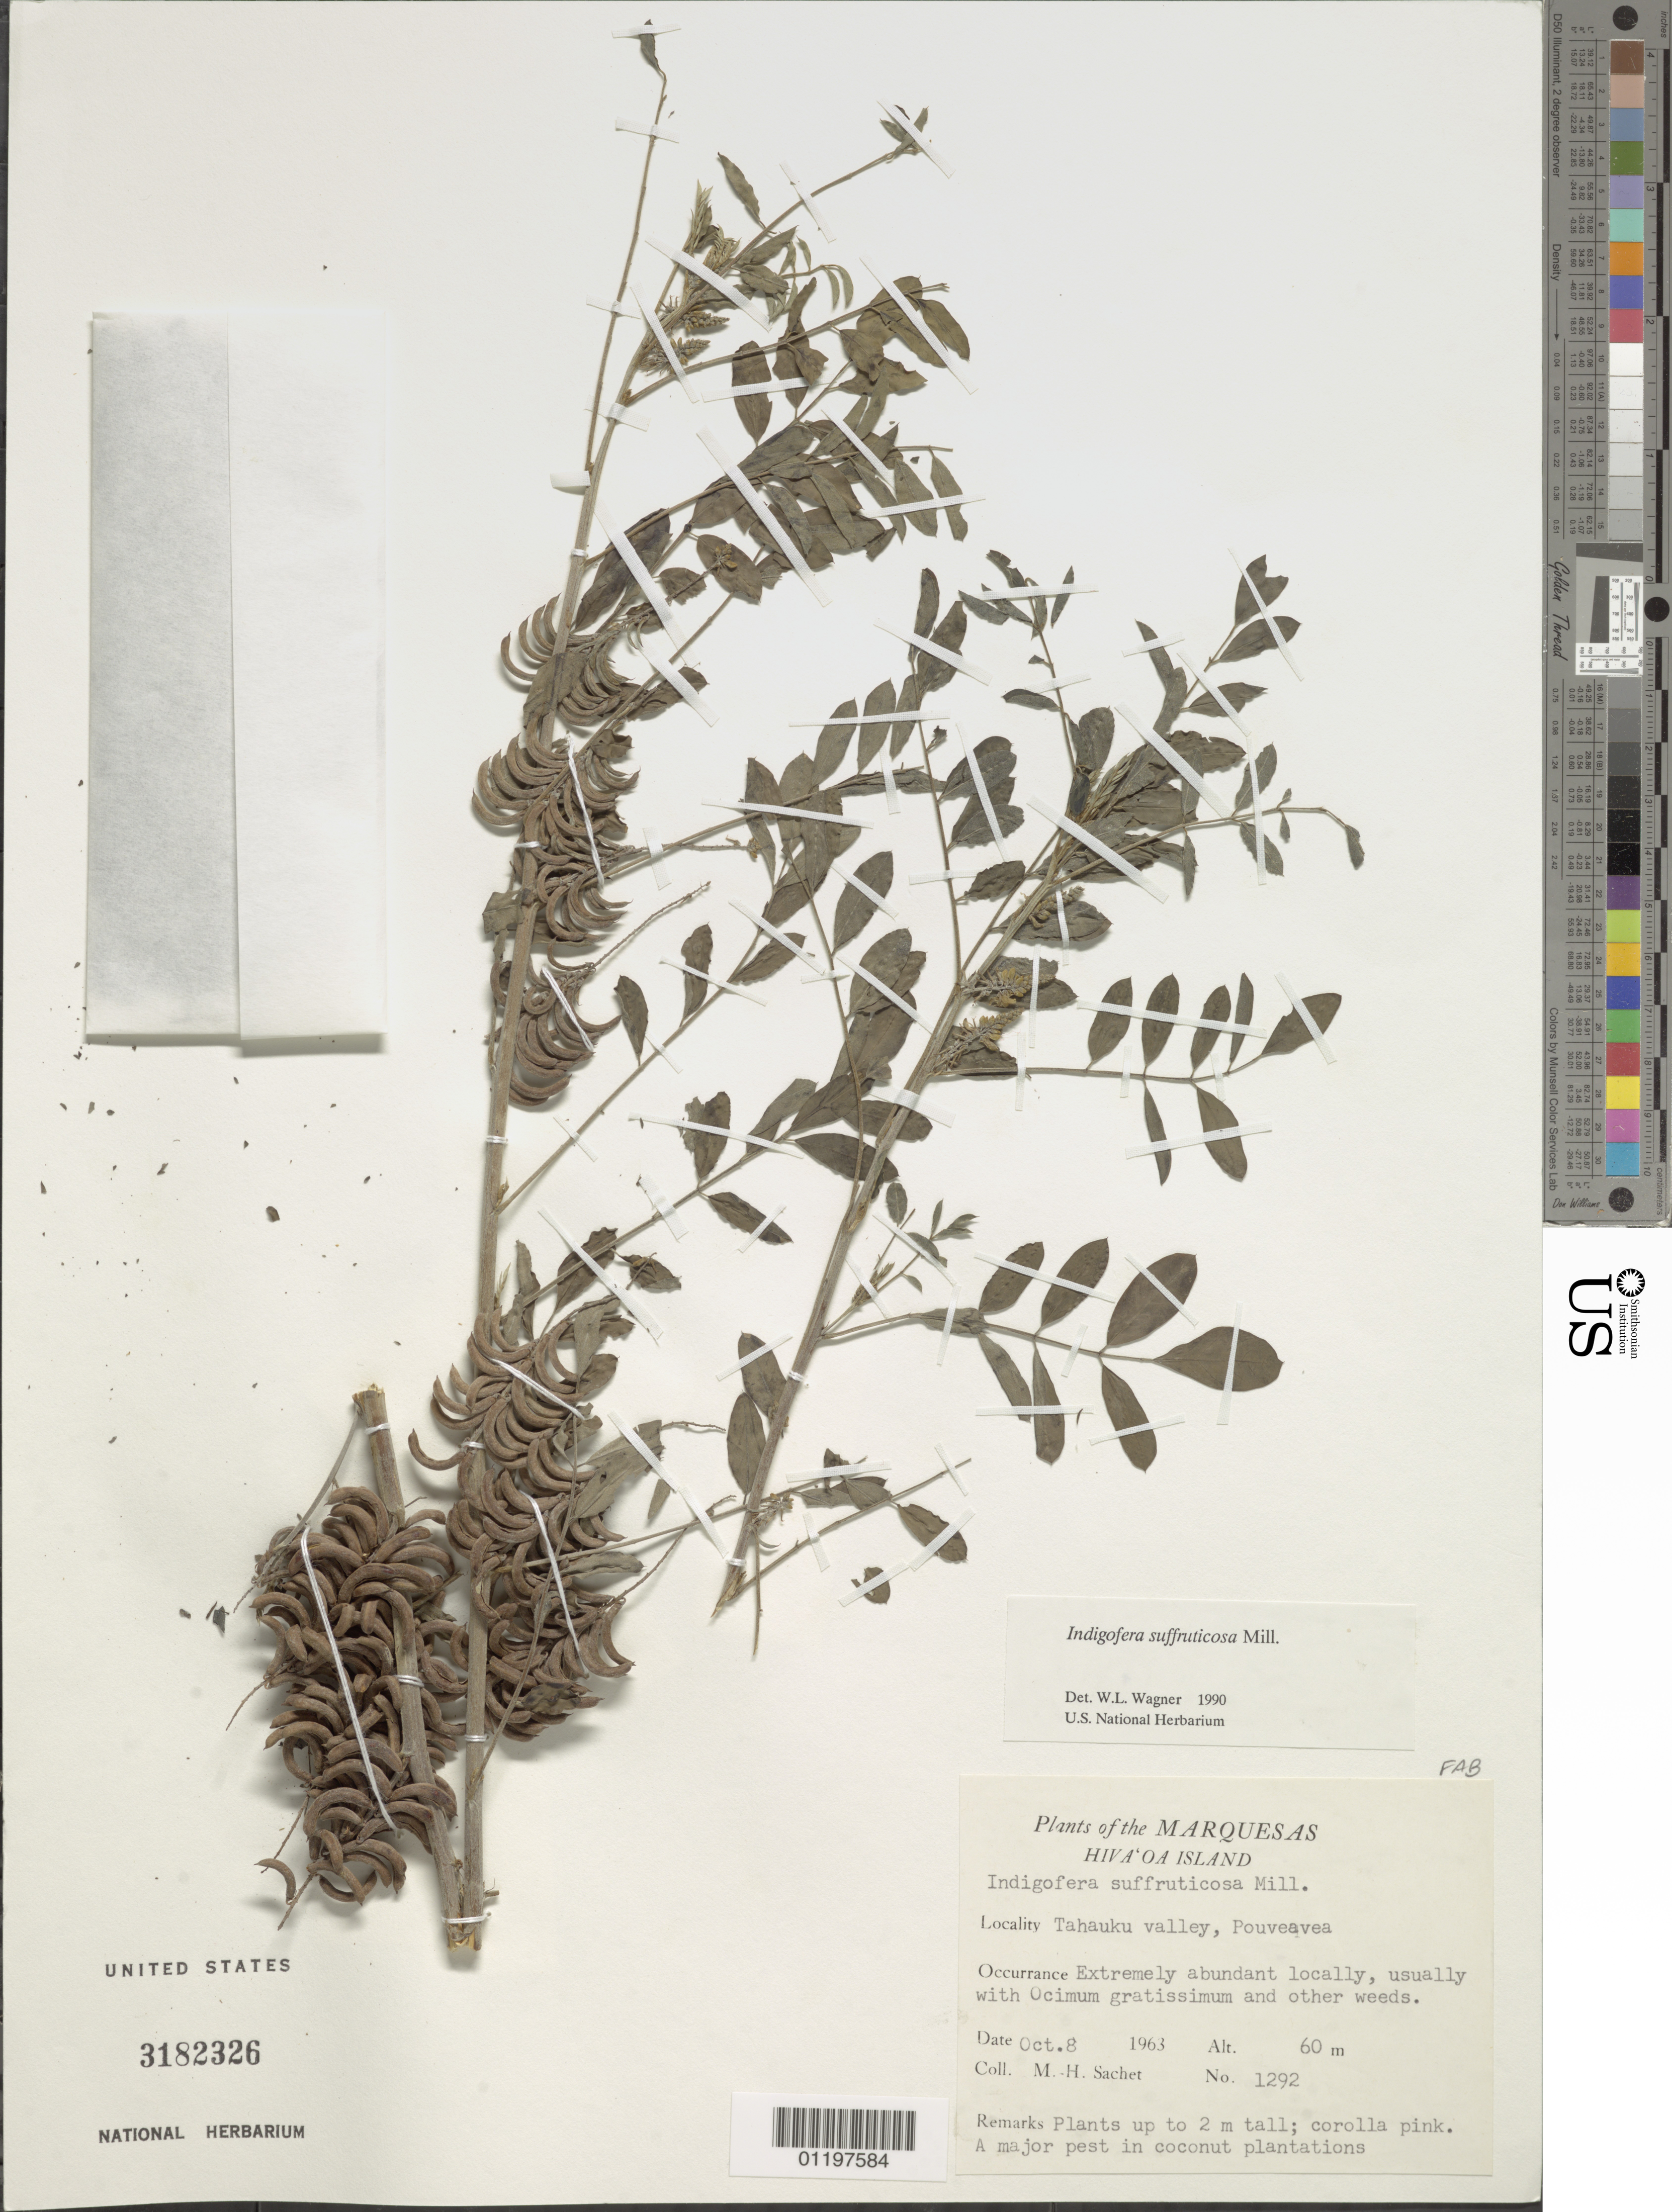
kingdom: Plantae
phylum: Tracheophyta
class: Magnoliopsida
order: Fabales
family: Fabaceae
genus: Indigofera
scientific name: Indigofera suffruticosa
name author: Mill.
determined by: Wagner, W. L., (BOT), Smithsonian Institution - National Museum of Natural History (UNITED STATES)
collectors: M.-H. Sachet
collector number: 1292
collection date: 1963-10-08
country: French Polynesia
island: Hiva Oa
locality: Tahauku Valley, Pouveavea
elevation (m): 60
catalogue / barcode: US 3182326